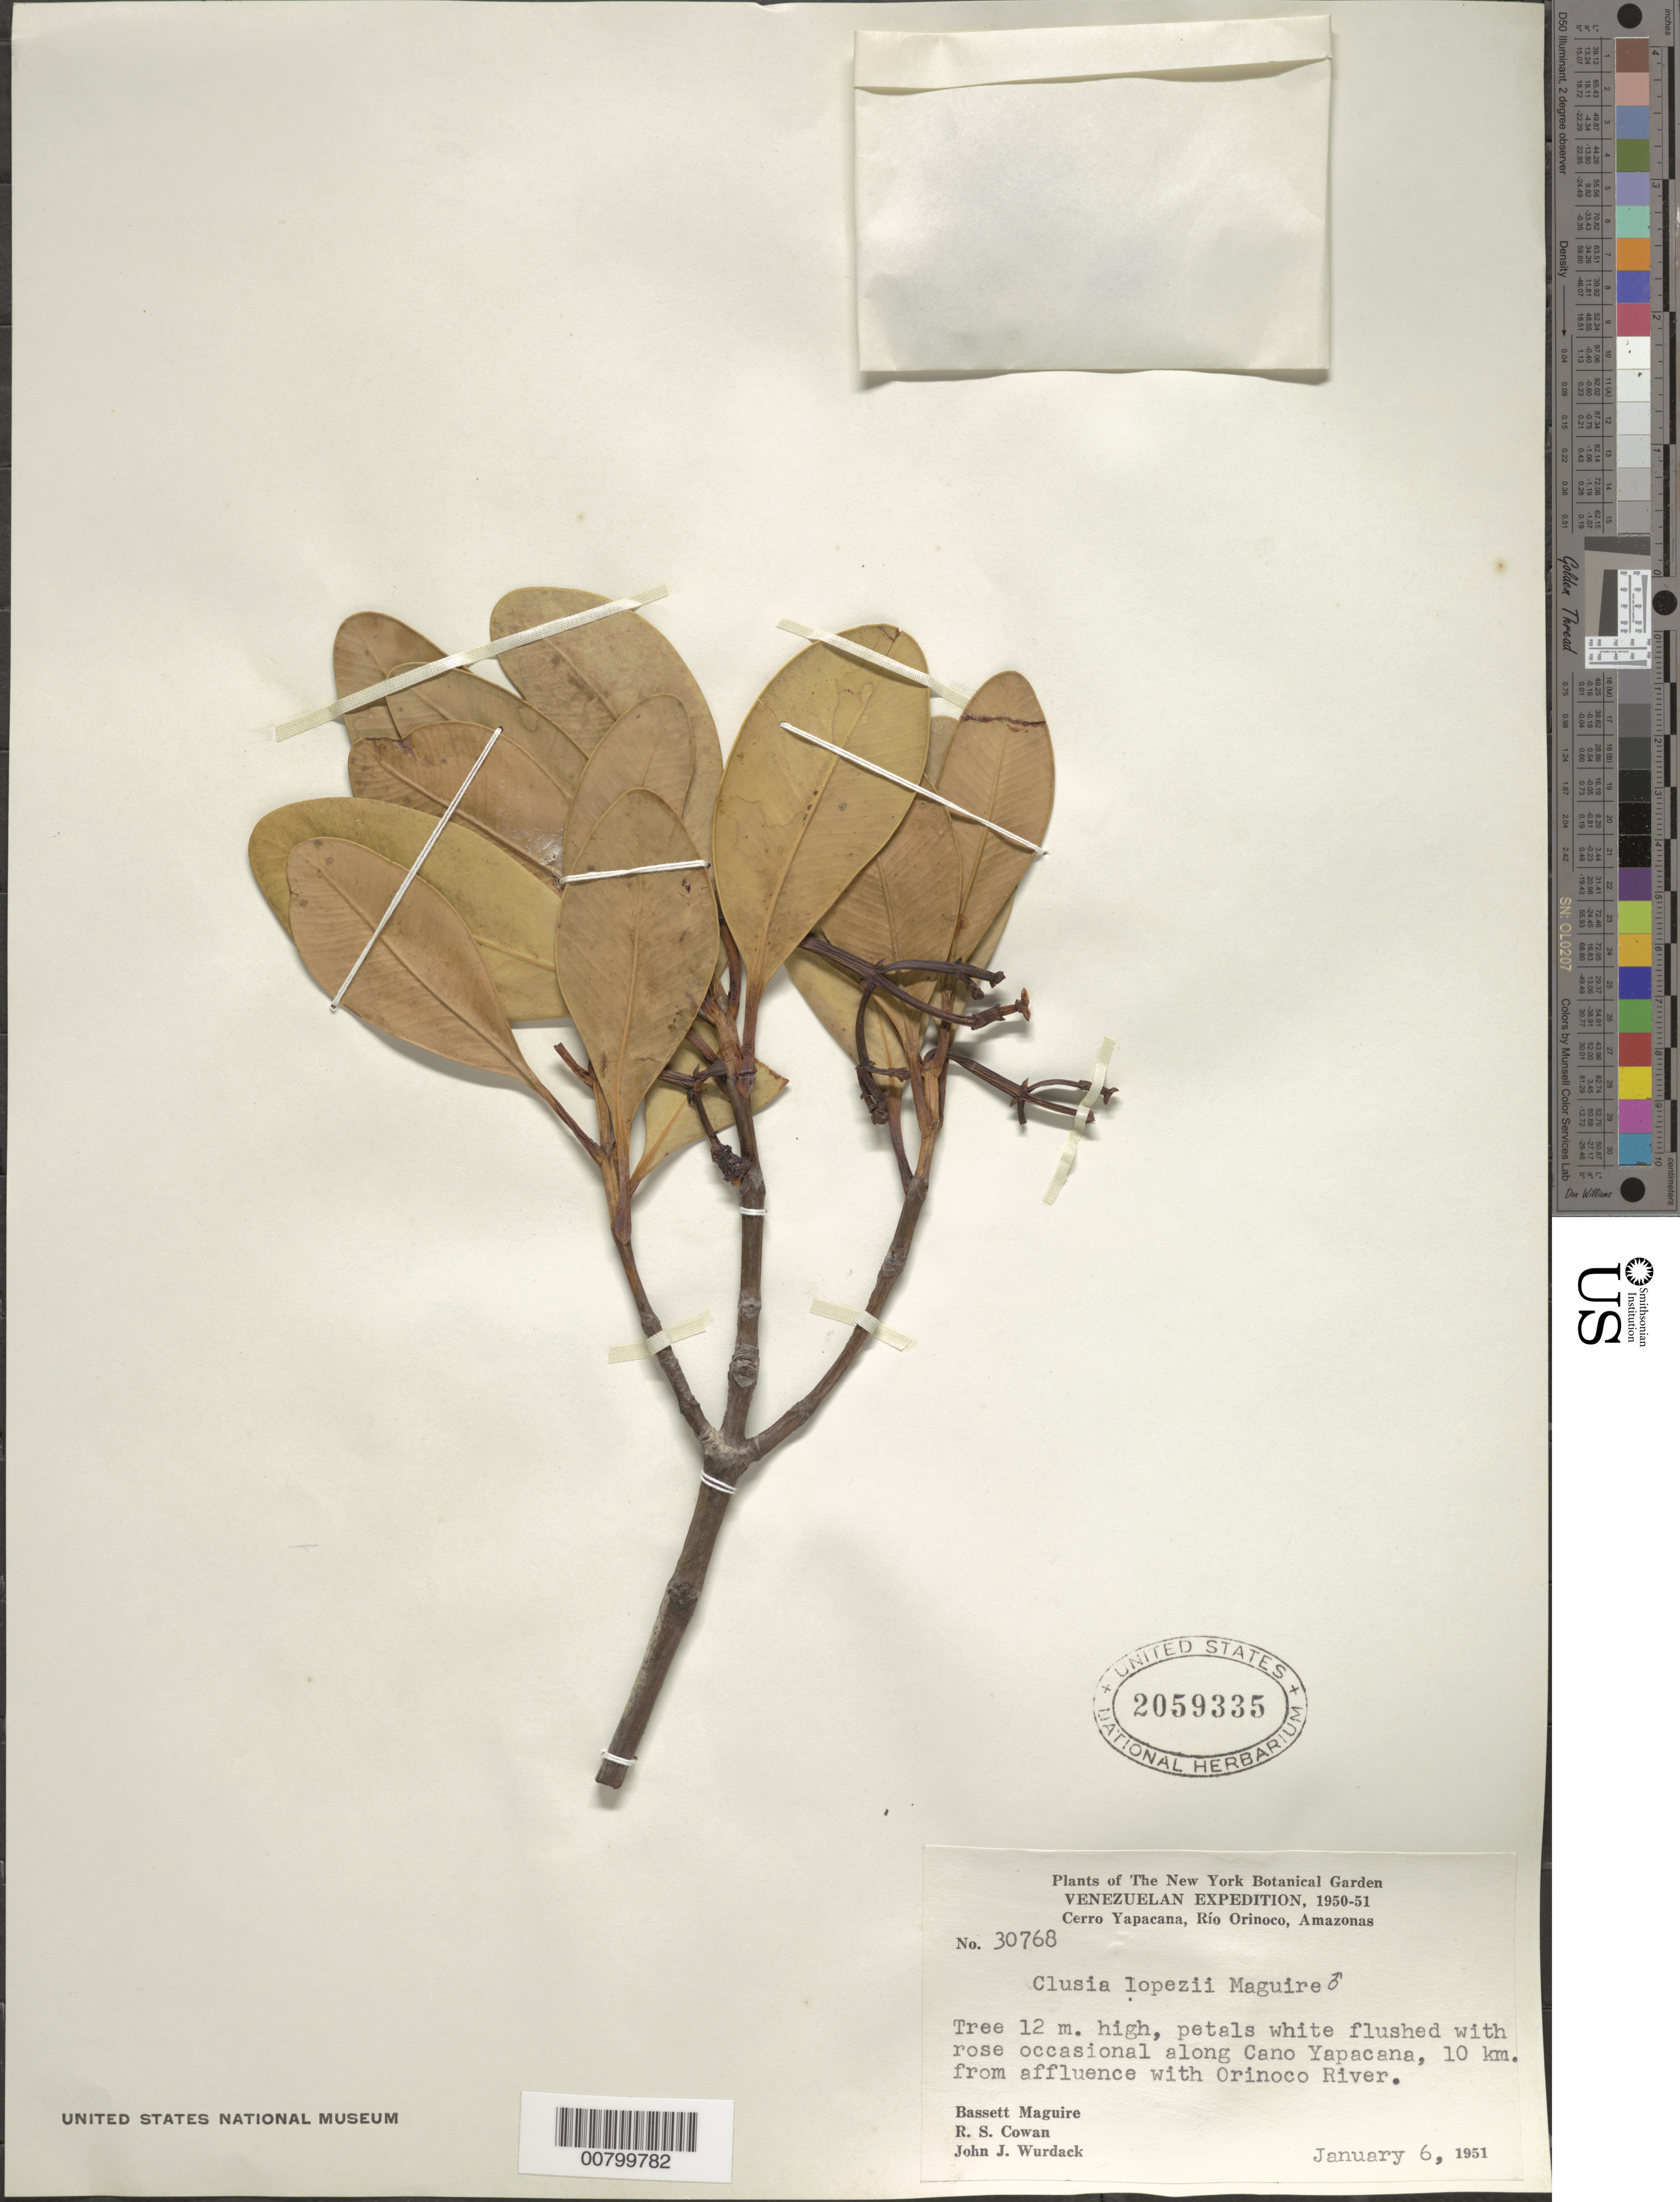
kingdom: Plantae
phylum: Tracheophyta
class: Magnoliopsida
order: Malpighiales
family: Clusiaceae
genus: Clusia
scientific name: Clusia lopezii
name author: Maguire in R.E. Schult.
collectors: B. Maguire, R. S. Cowan & J. J. Wurdack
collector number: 30768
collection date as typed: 6-Jan-51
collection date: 1951-01-06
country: Venezuela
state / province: Amazonas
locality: Caño Yapacána, 10 km from affluence with Orinoco River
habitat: Along caño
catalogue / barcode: US 2059335